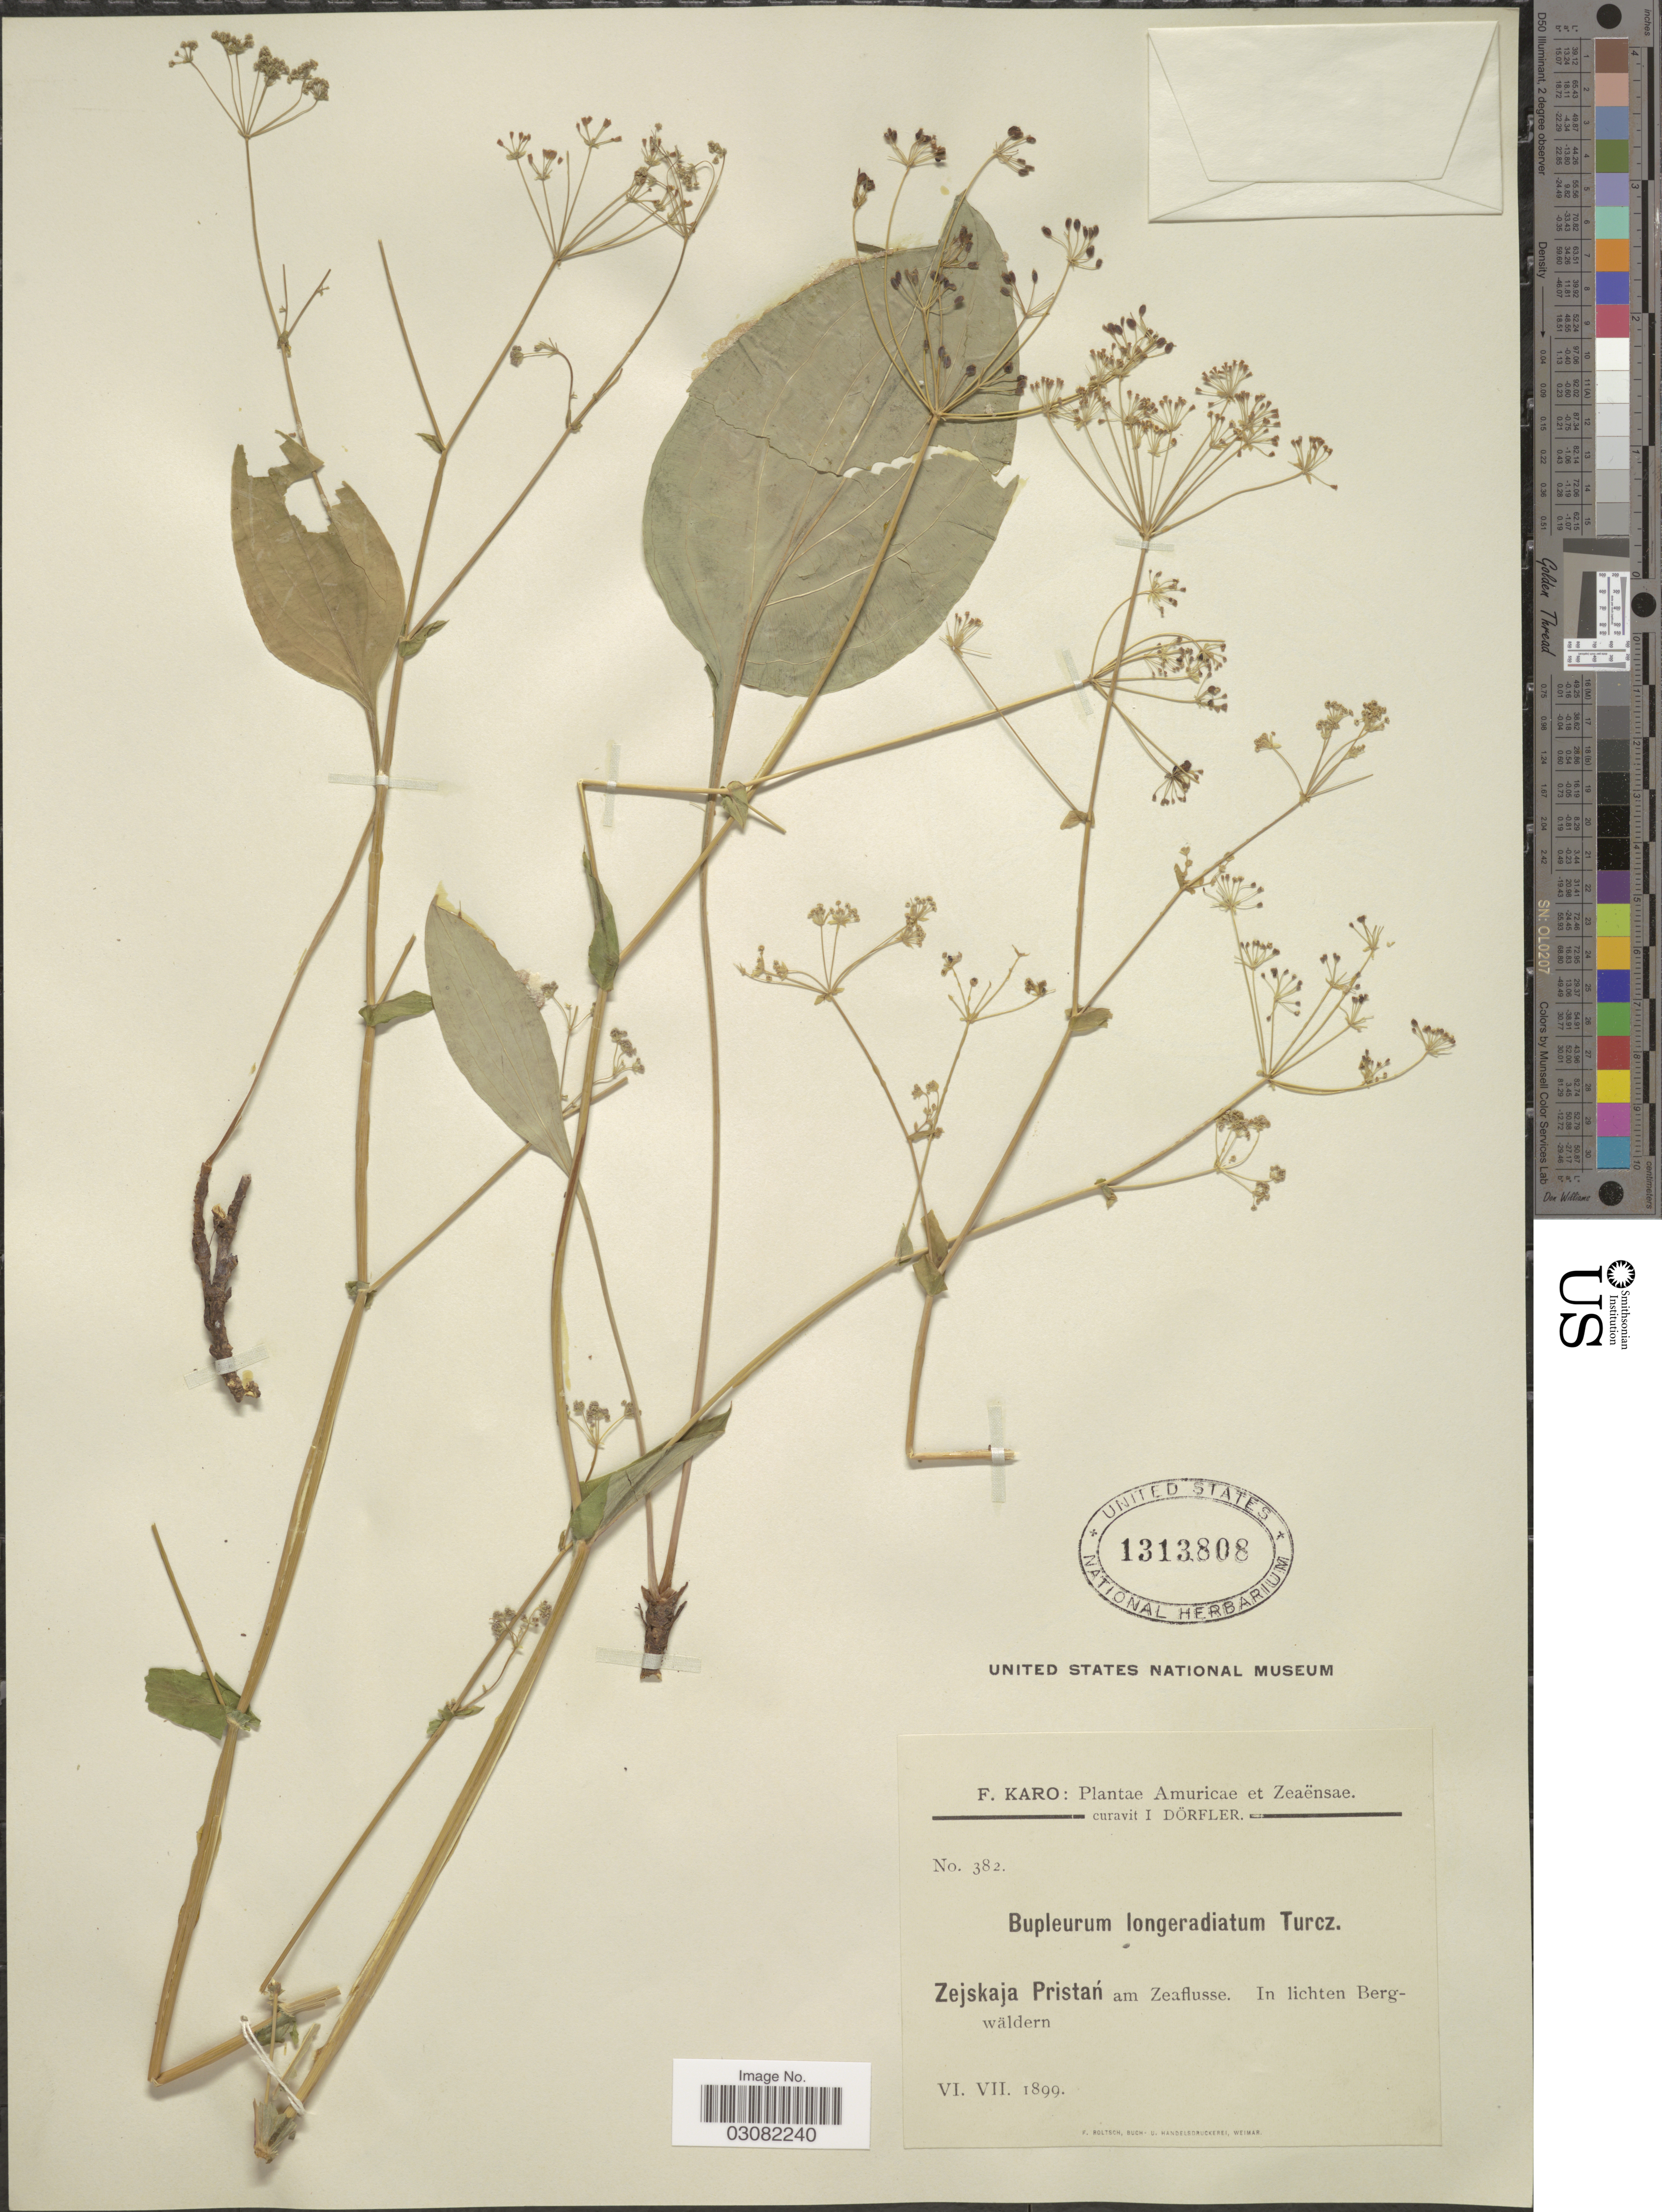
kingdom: Plantae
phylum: Tracheophyta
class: Magnoliopsida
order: Apiales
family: Apiaceae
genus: Bupleurum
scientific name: Bupleurum longiradiatum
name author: Turcz.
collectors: F. Karo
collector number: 382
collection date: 1899-06/1899-07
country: Russian Federation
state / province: Amur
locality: Amuricæ et Zeaënsae. Zejskaja Pristán am Zeaflusse. In lichten Bergwäldern.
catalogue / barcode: US 1313808